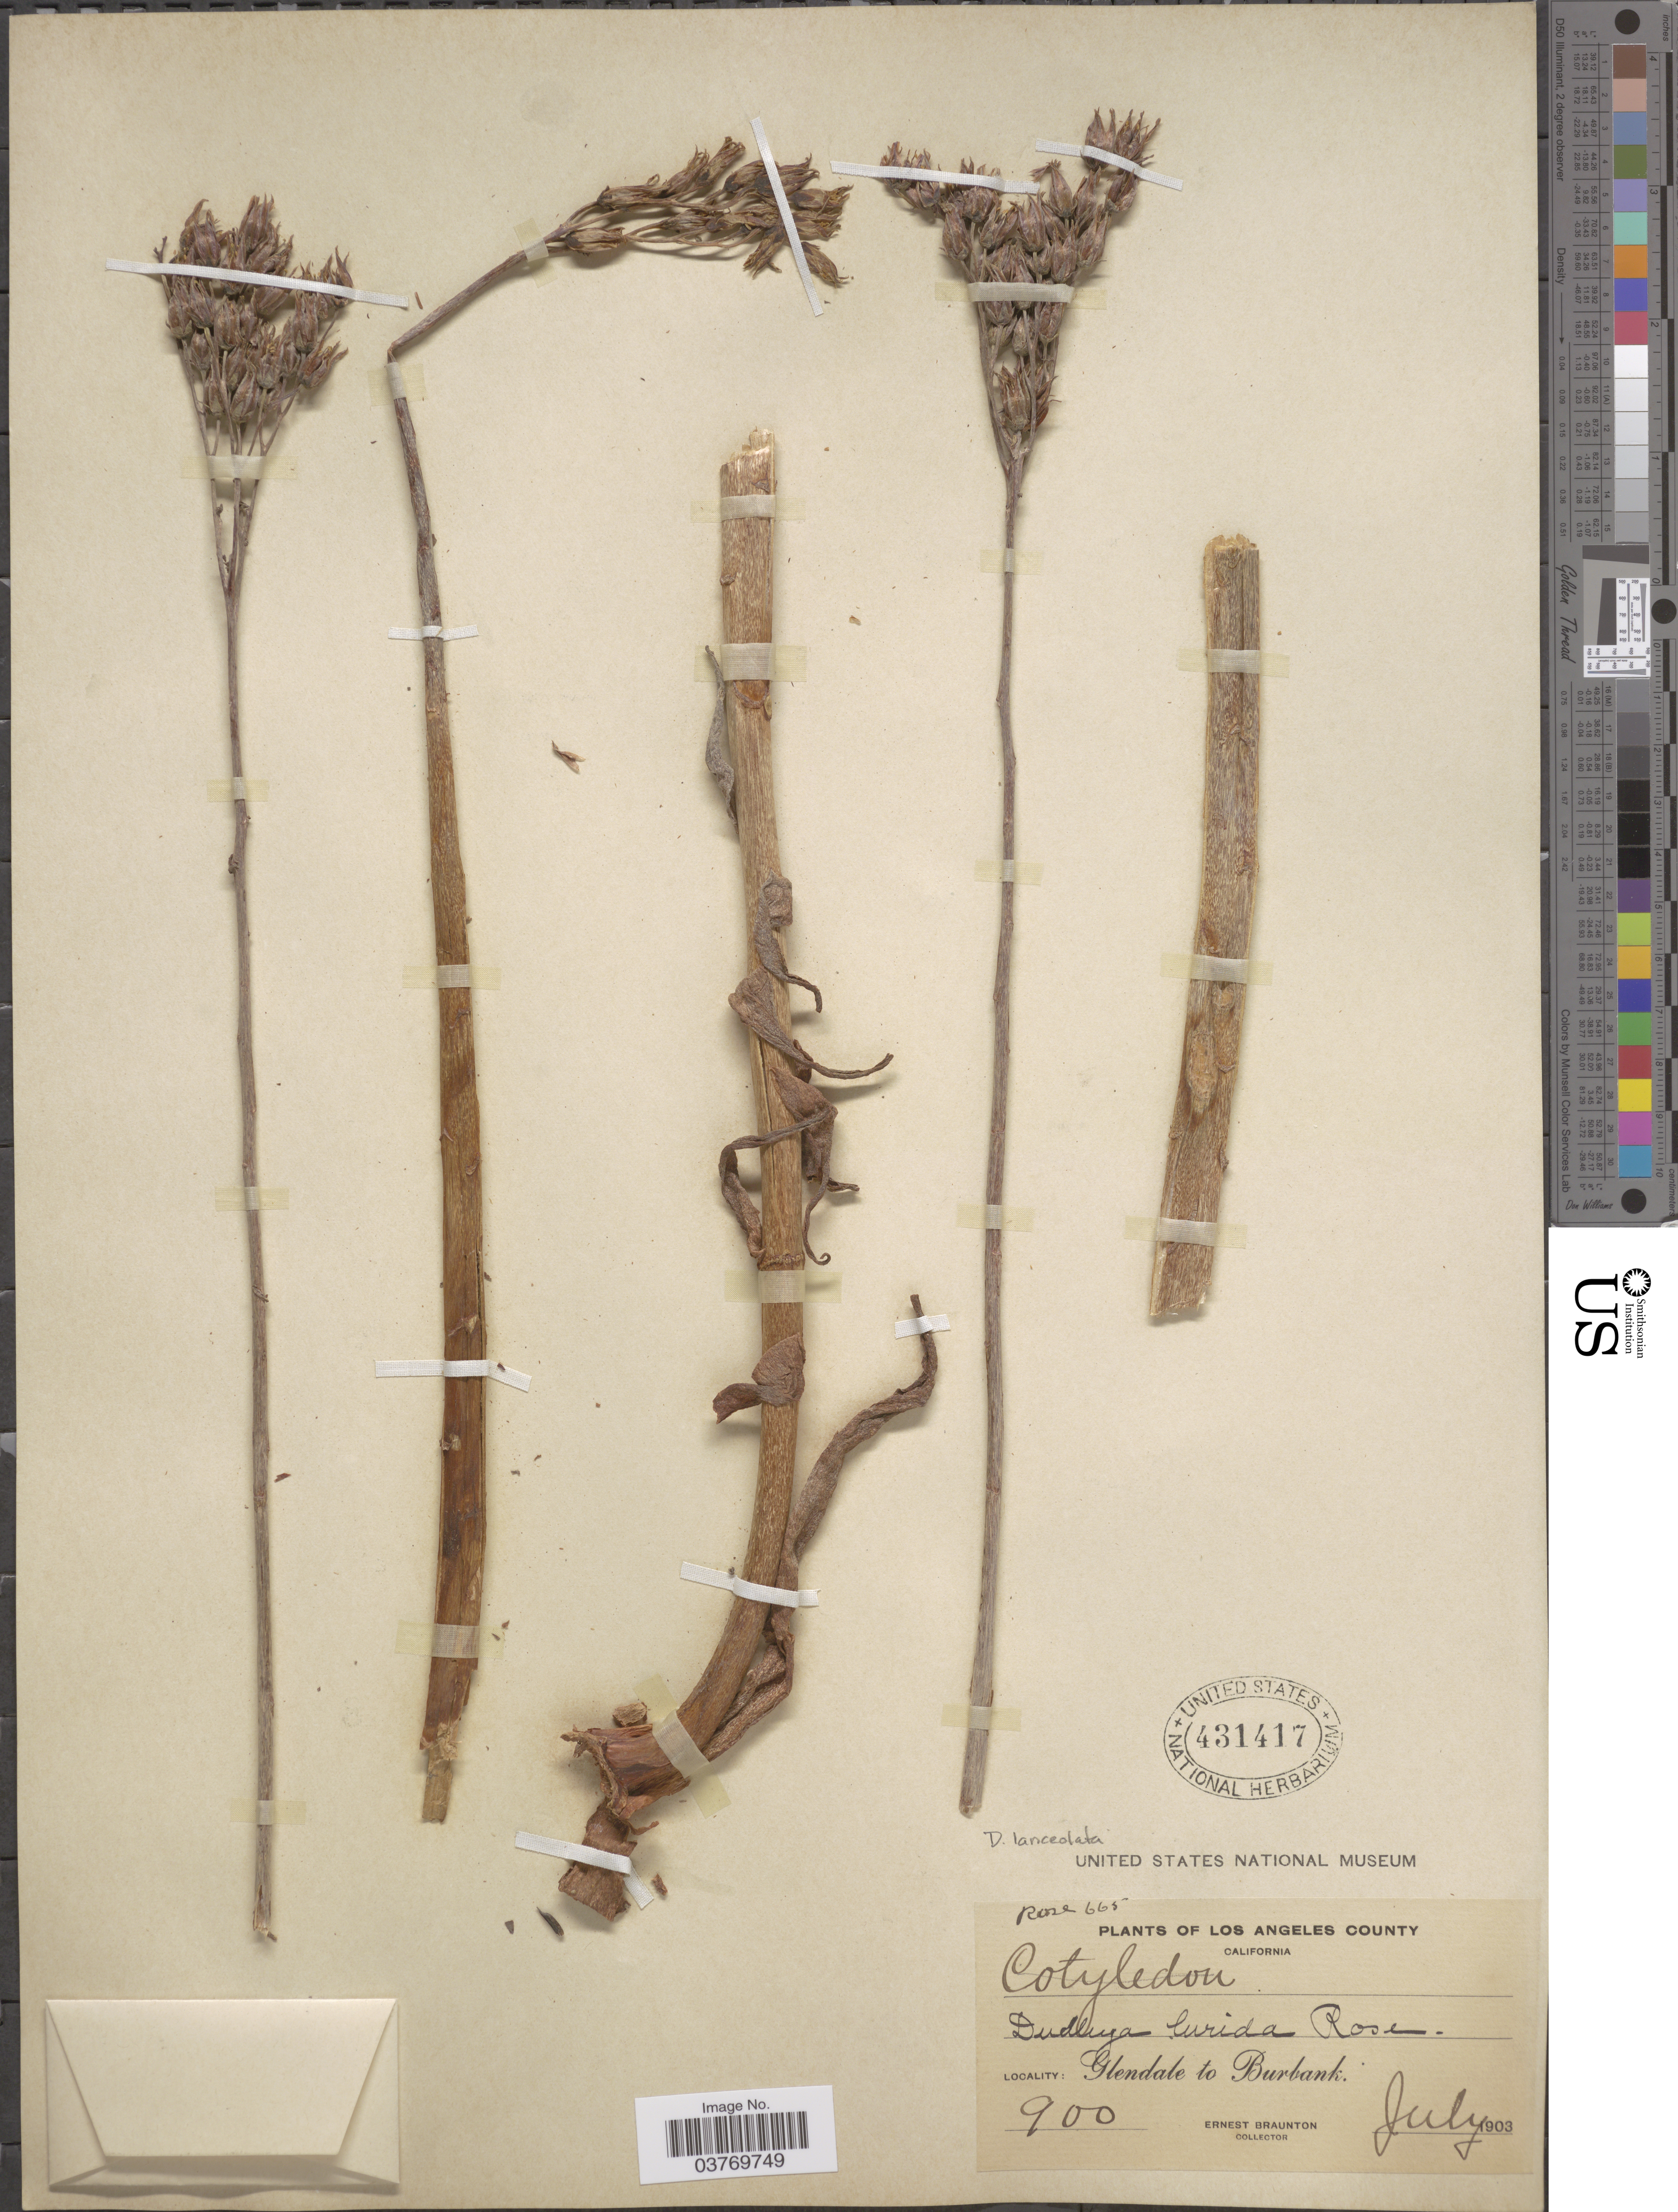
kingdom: Plantae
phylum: Tracheophyta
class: Magnoliopsida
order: Saxifragales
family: Crassulaceae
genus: Dudleya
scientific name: Dudleya lanceolata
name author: (Nutt.) Britton & Rose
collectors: E. Braunton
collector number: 900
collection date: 1903-07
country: United States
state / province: California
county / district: Los Angeles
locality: Los Angeles County. Glendale to Burbank.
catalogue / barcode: US 431417